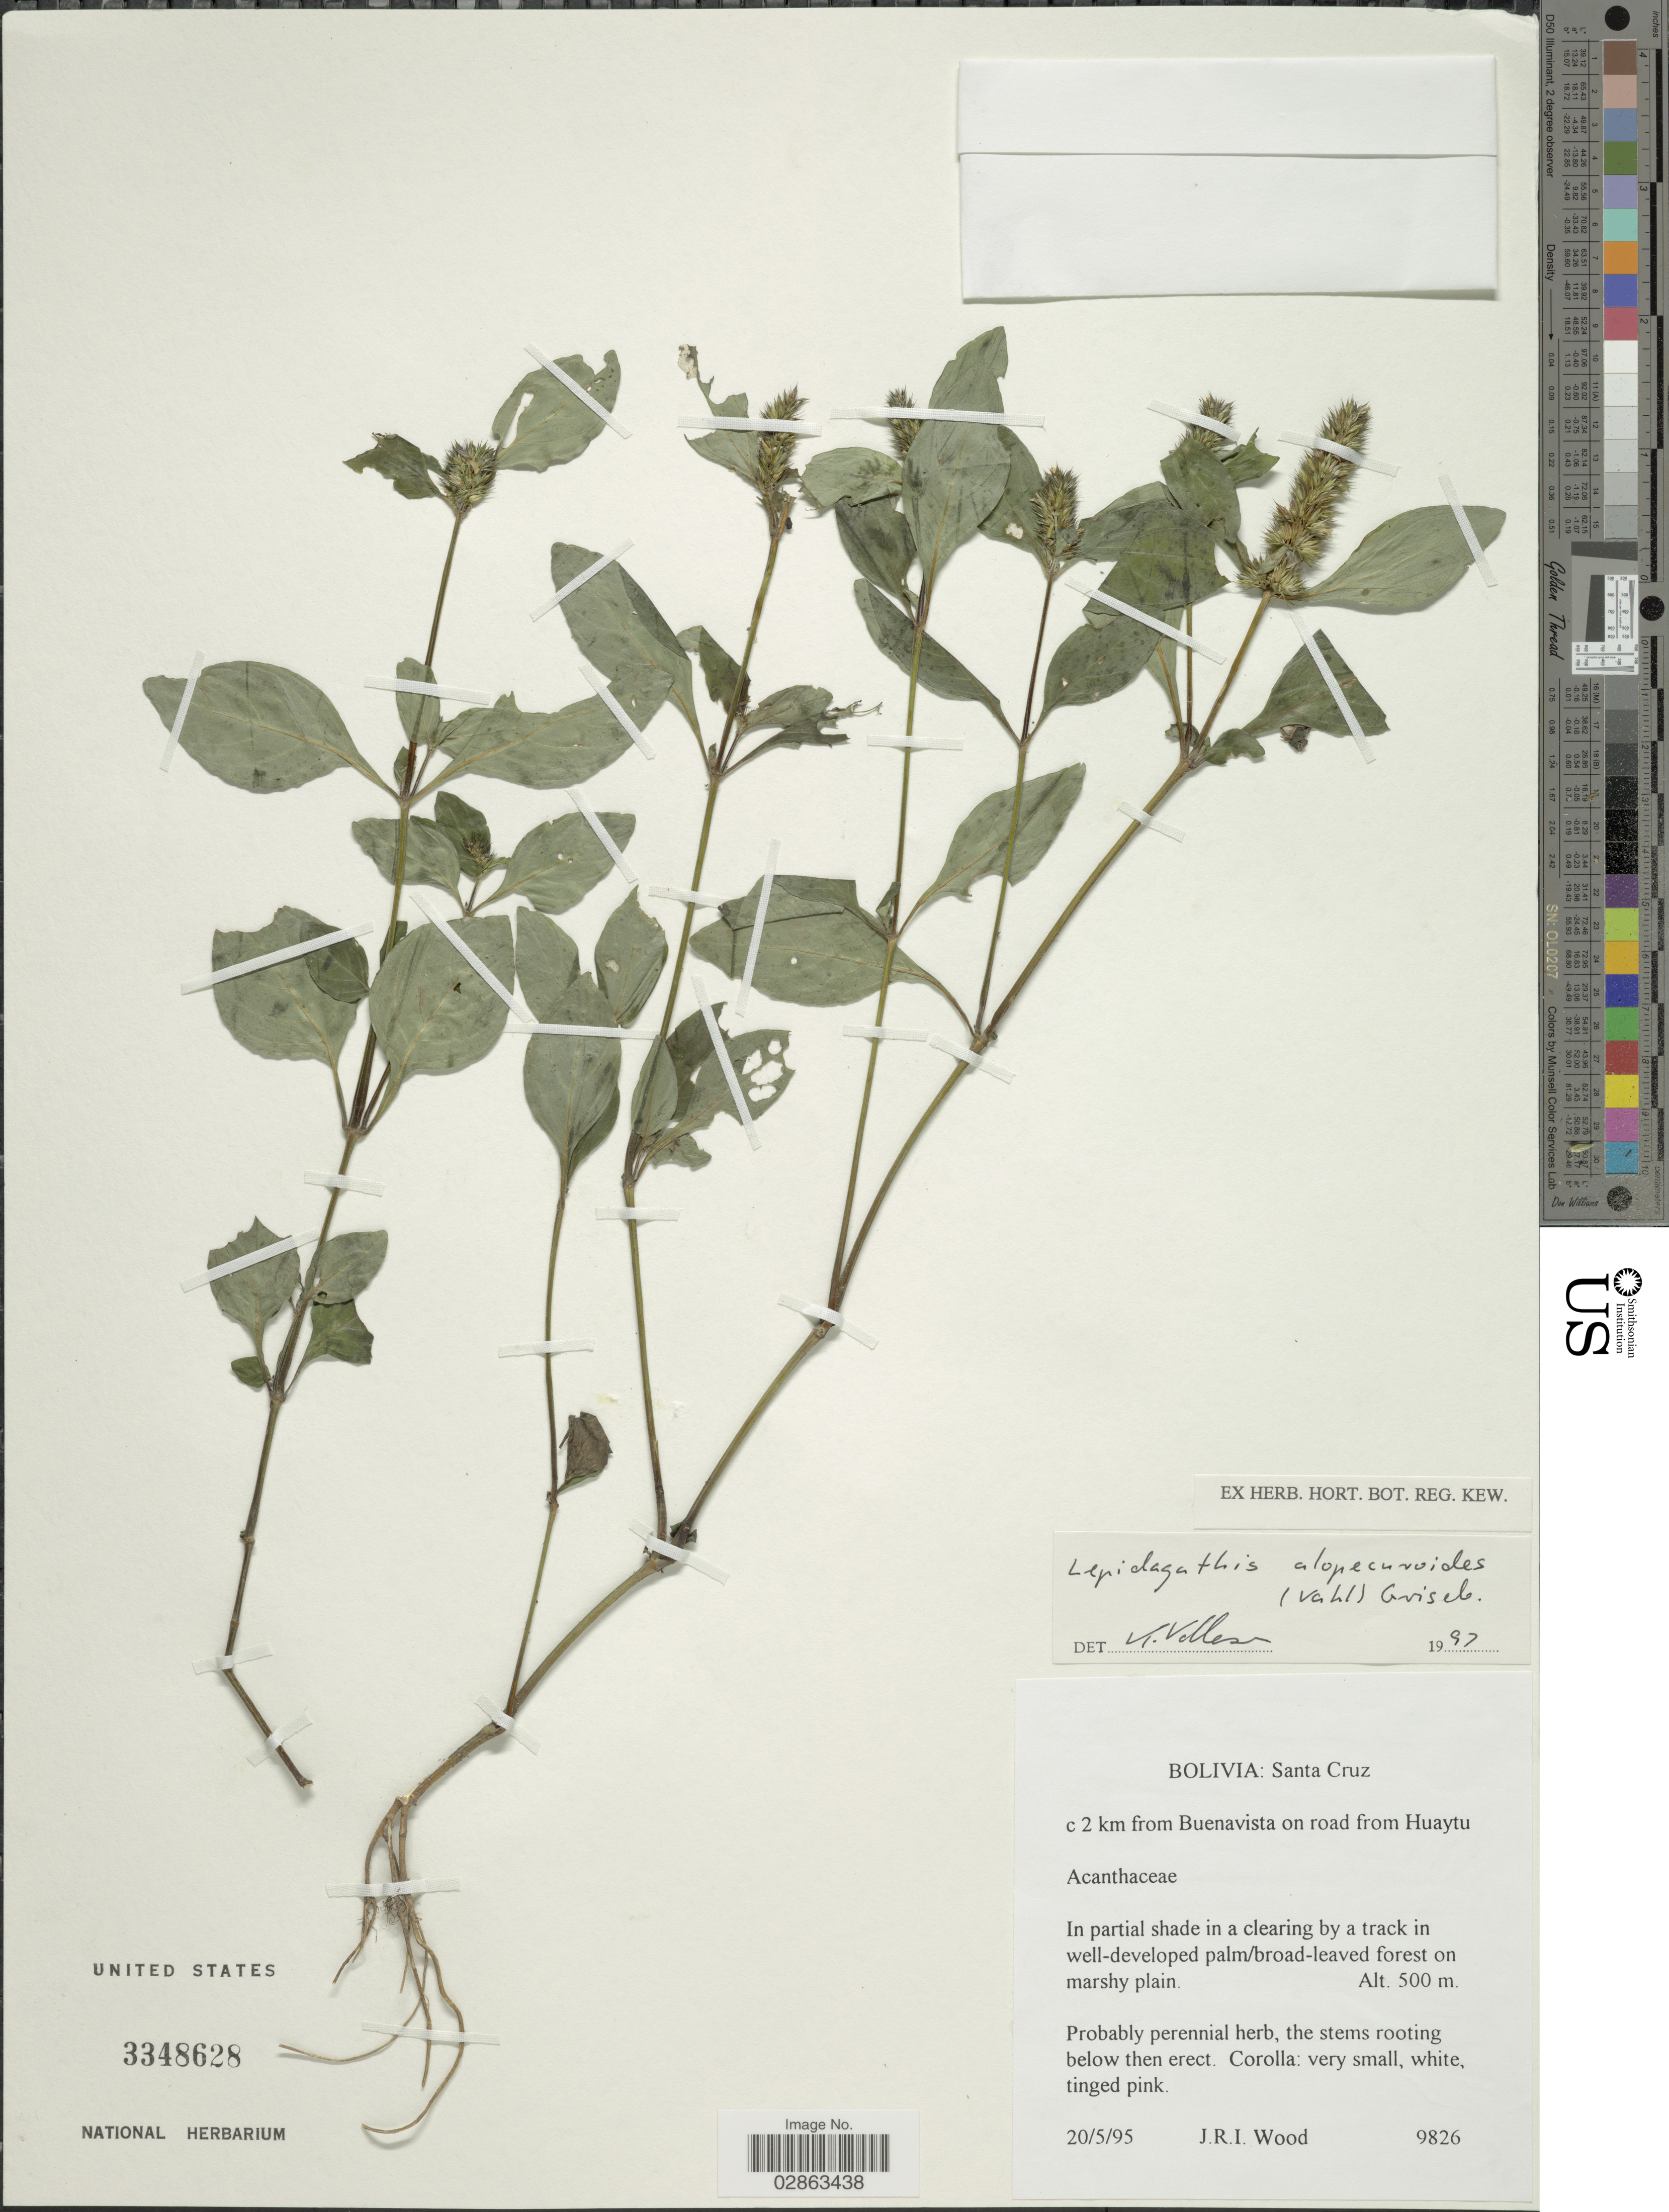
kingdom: Plantae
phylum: Tracheophyta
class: Magnoliopsida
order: Lamiales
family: Acanthaceae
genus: Teliostachya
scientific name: Teliostachya alopecuroidea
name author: (Vahl) Nees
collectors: J. R. I. Wood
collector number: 9826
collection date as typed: Transcribed d/m/y: 20/5/95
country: Bolivia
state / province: Santa Cruz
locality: C 2 km from Buenavista on road from Huaytu.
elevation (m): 500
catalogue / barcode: US 3348628